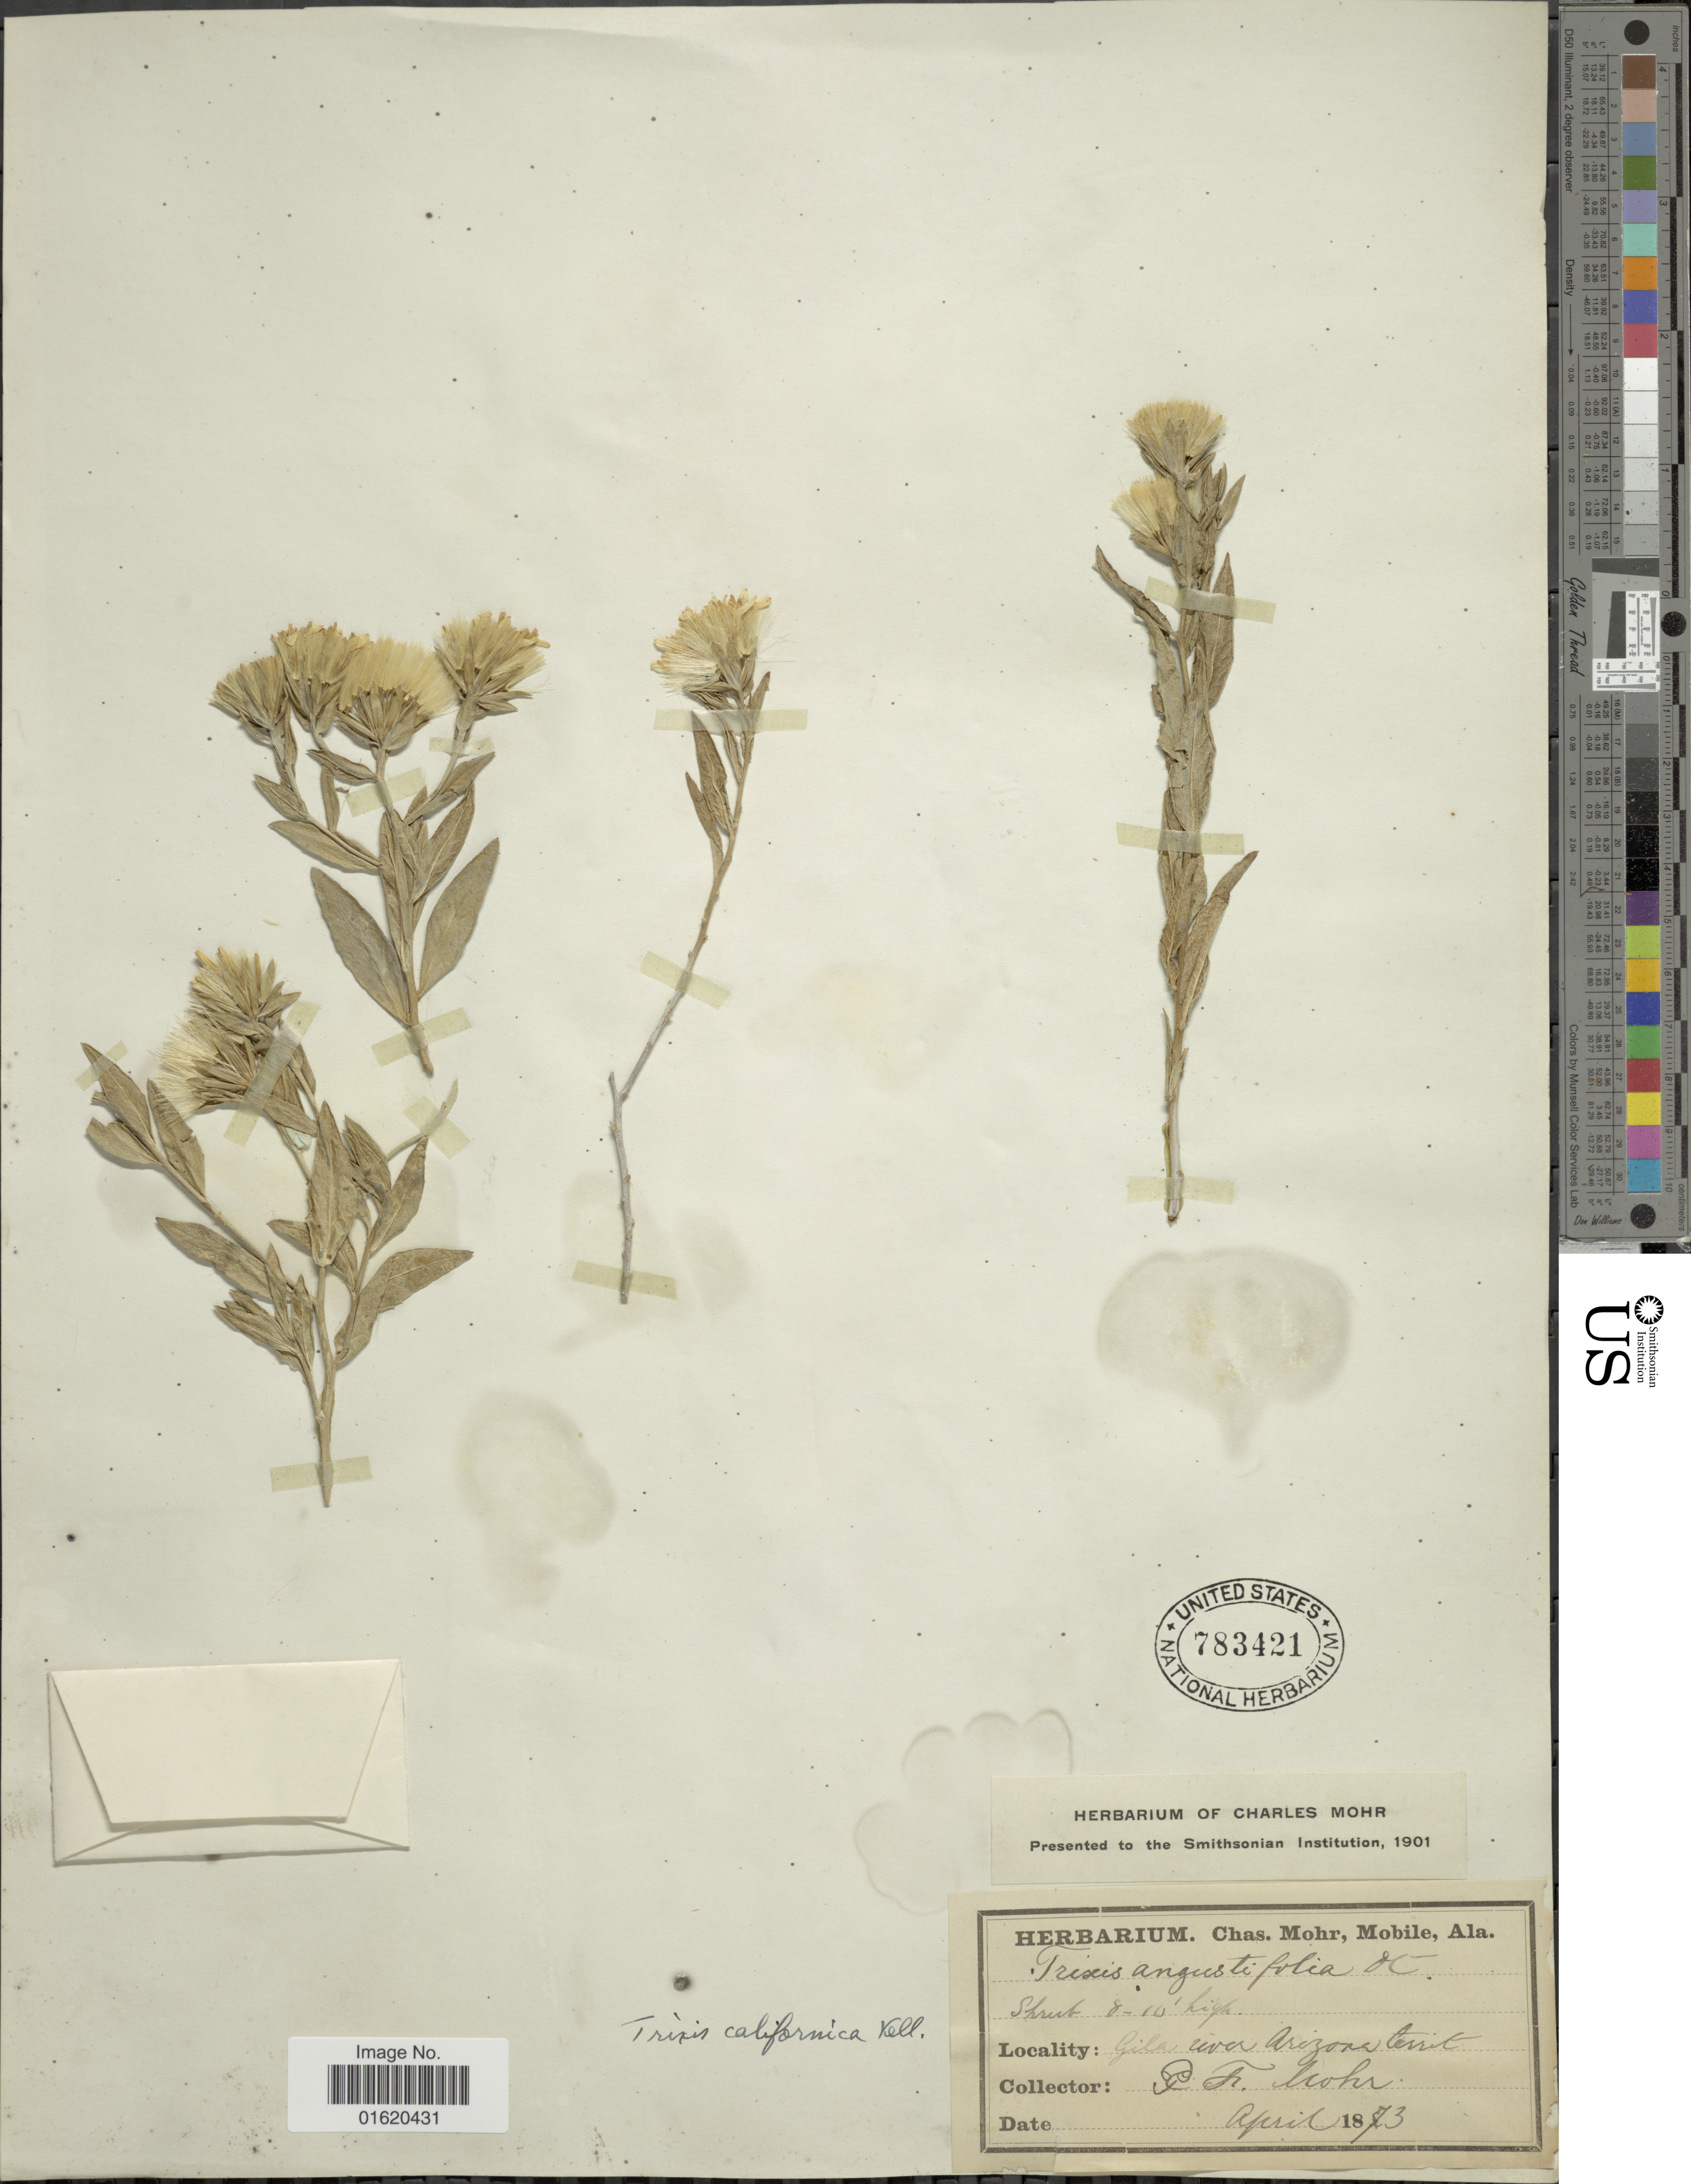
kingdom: Plantae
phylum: Tracheophyta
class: Magnoliopsida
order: Asterales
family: Asteraceae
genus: Trixis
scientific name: Trixis californica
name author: Kellogg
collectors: Mohr, C. T. (herbarium)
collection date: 1873-04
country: United States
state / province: Arizona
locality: Gila river, Arizona territ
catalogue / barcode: US 783421